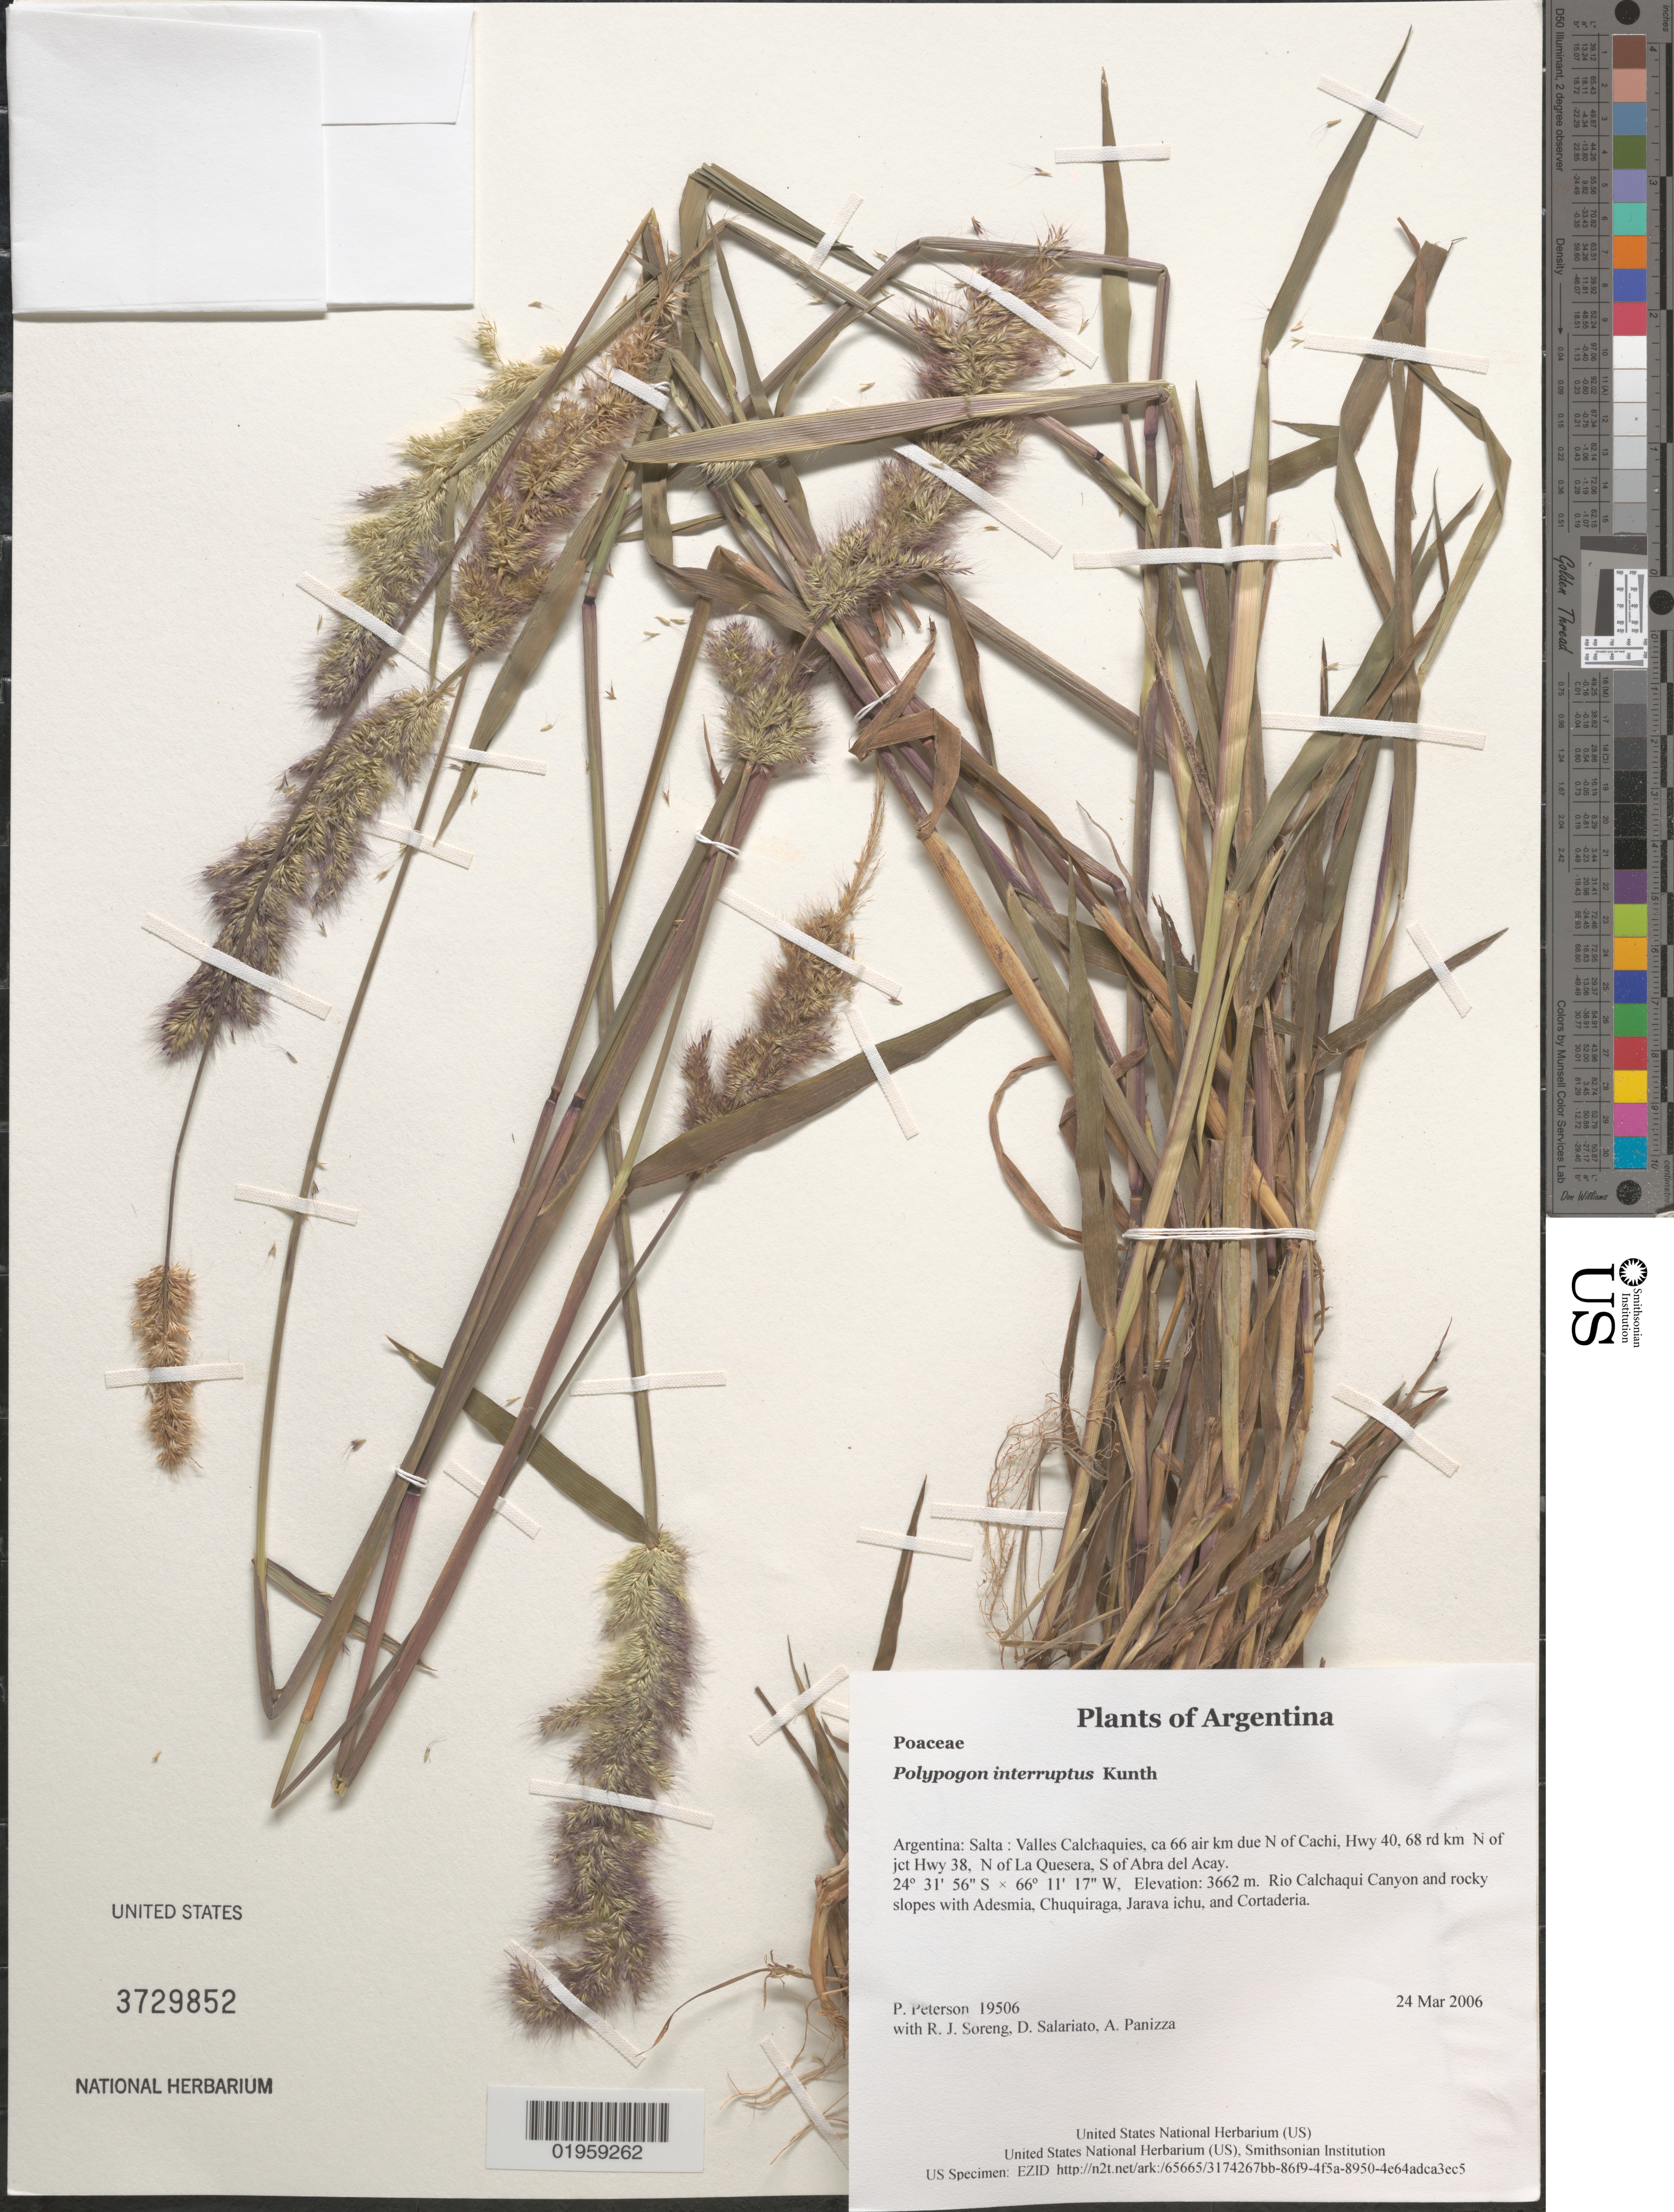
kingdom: Plantae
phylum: Tracheophyta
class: Liliopsida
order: Poales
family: Poaceae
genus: Polypogon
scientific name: Polypogon interruptus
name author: Kunth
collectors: P. M. Peterson, R. J. Soreng, D. Salariato & A. Panizza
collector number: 19506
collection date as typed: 24 Mar 2006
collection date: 2006-03-24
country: Argentina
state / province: Salta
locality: Valles Calchaquies, ca 66 air km due N of Cachi, Hwy 40, 68 rd km N of jct Hwy 38, N of La Quesera, S of Abra del Acay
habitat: Rio Calchaqui Canyon and rocky slopes with Adesmia, Chuquiraga, Jarava ichu, and Cortaderia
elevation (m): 3662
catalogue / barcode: US 3729852